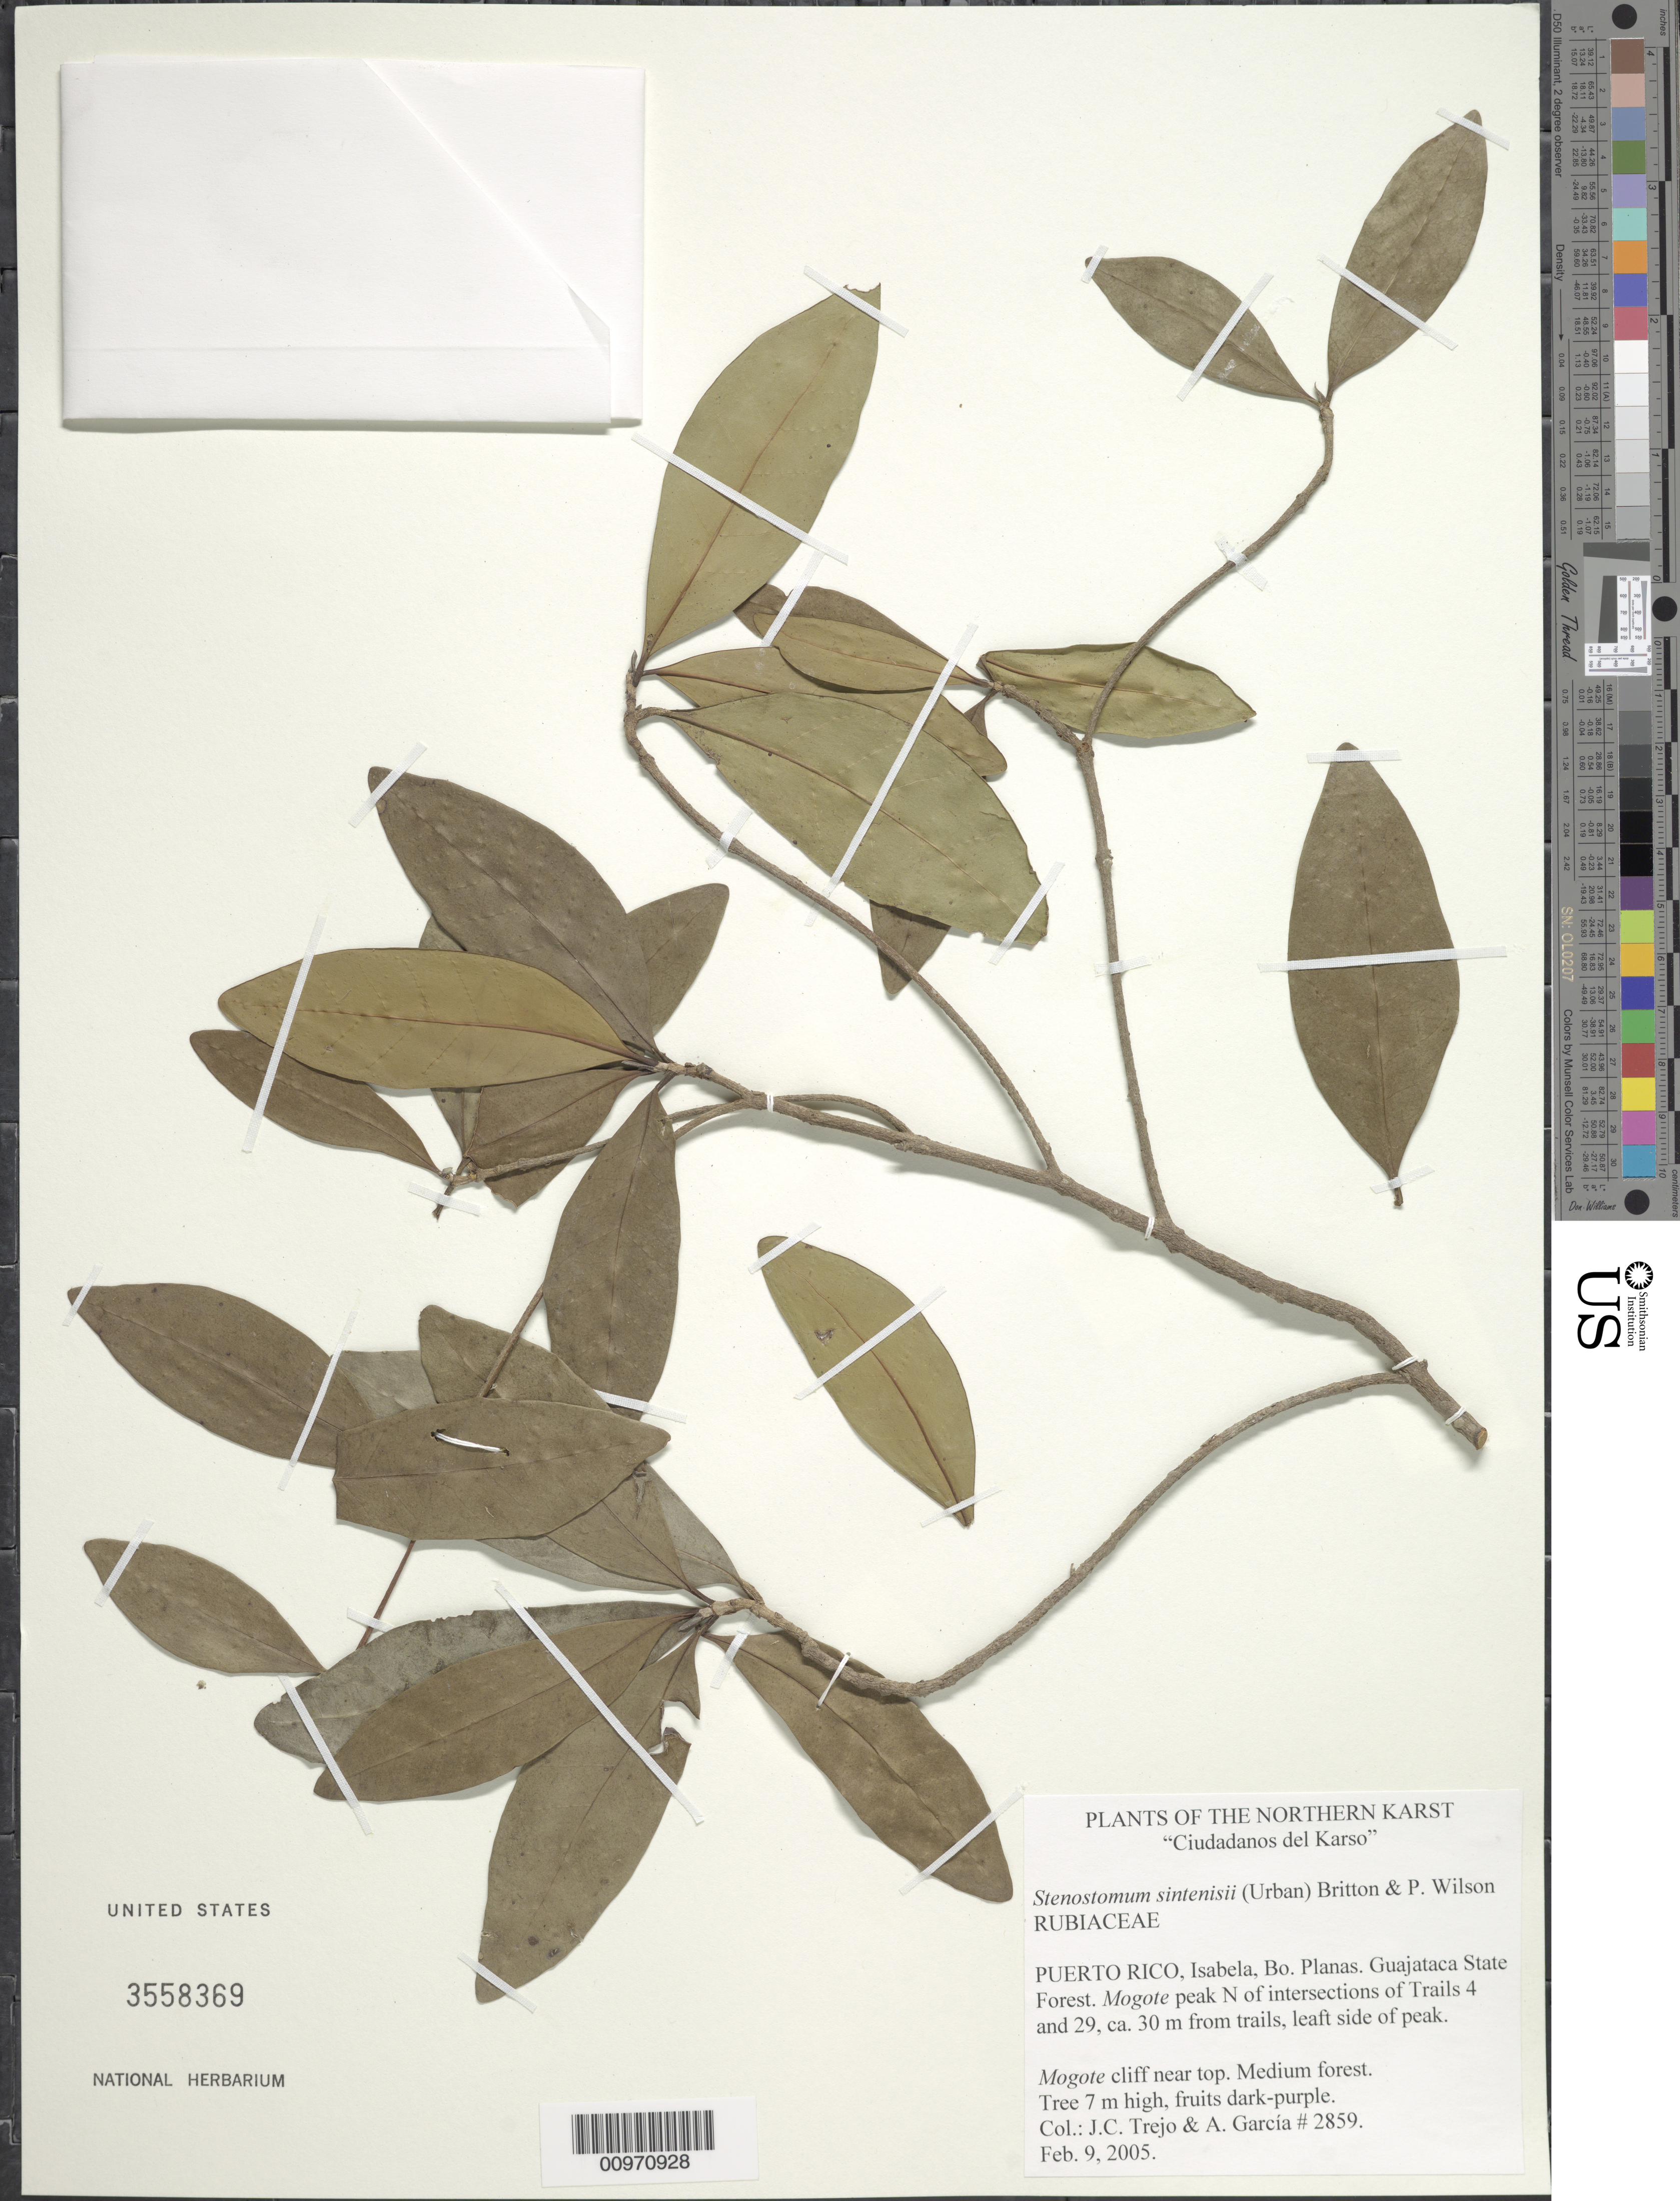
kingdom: Plantae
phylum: Tracheophyta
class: Magnoliopsida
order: Gentianales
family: Rubiaceae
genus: Stenostomum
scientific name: Stenostomum sintenisii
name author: (Urb.) Britton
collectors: J. C. Trejo-Torres & A. García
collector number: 2859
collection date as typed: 09 Feb 2005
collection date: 2005-02-09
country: Puerto Rico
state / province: Isabela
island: Puerto Rico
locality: Isabela, Bo. Planas, Guajataca State Forest, mogote peak N of intersection of Trials 4 and 29, ca. 50 m from trails, left side of peak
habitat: Mogote cliff near top. Medium forest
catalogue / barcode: US 3558369